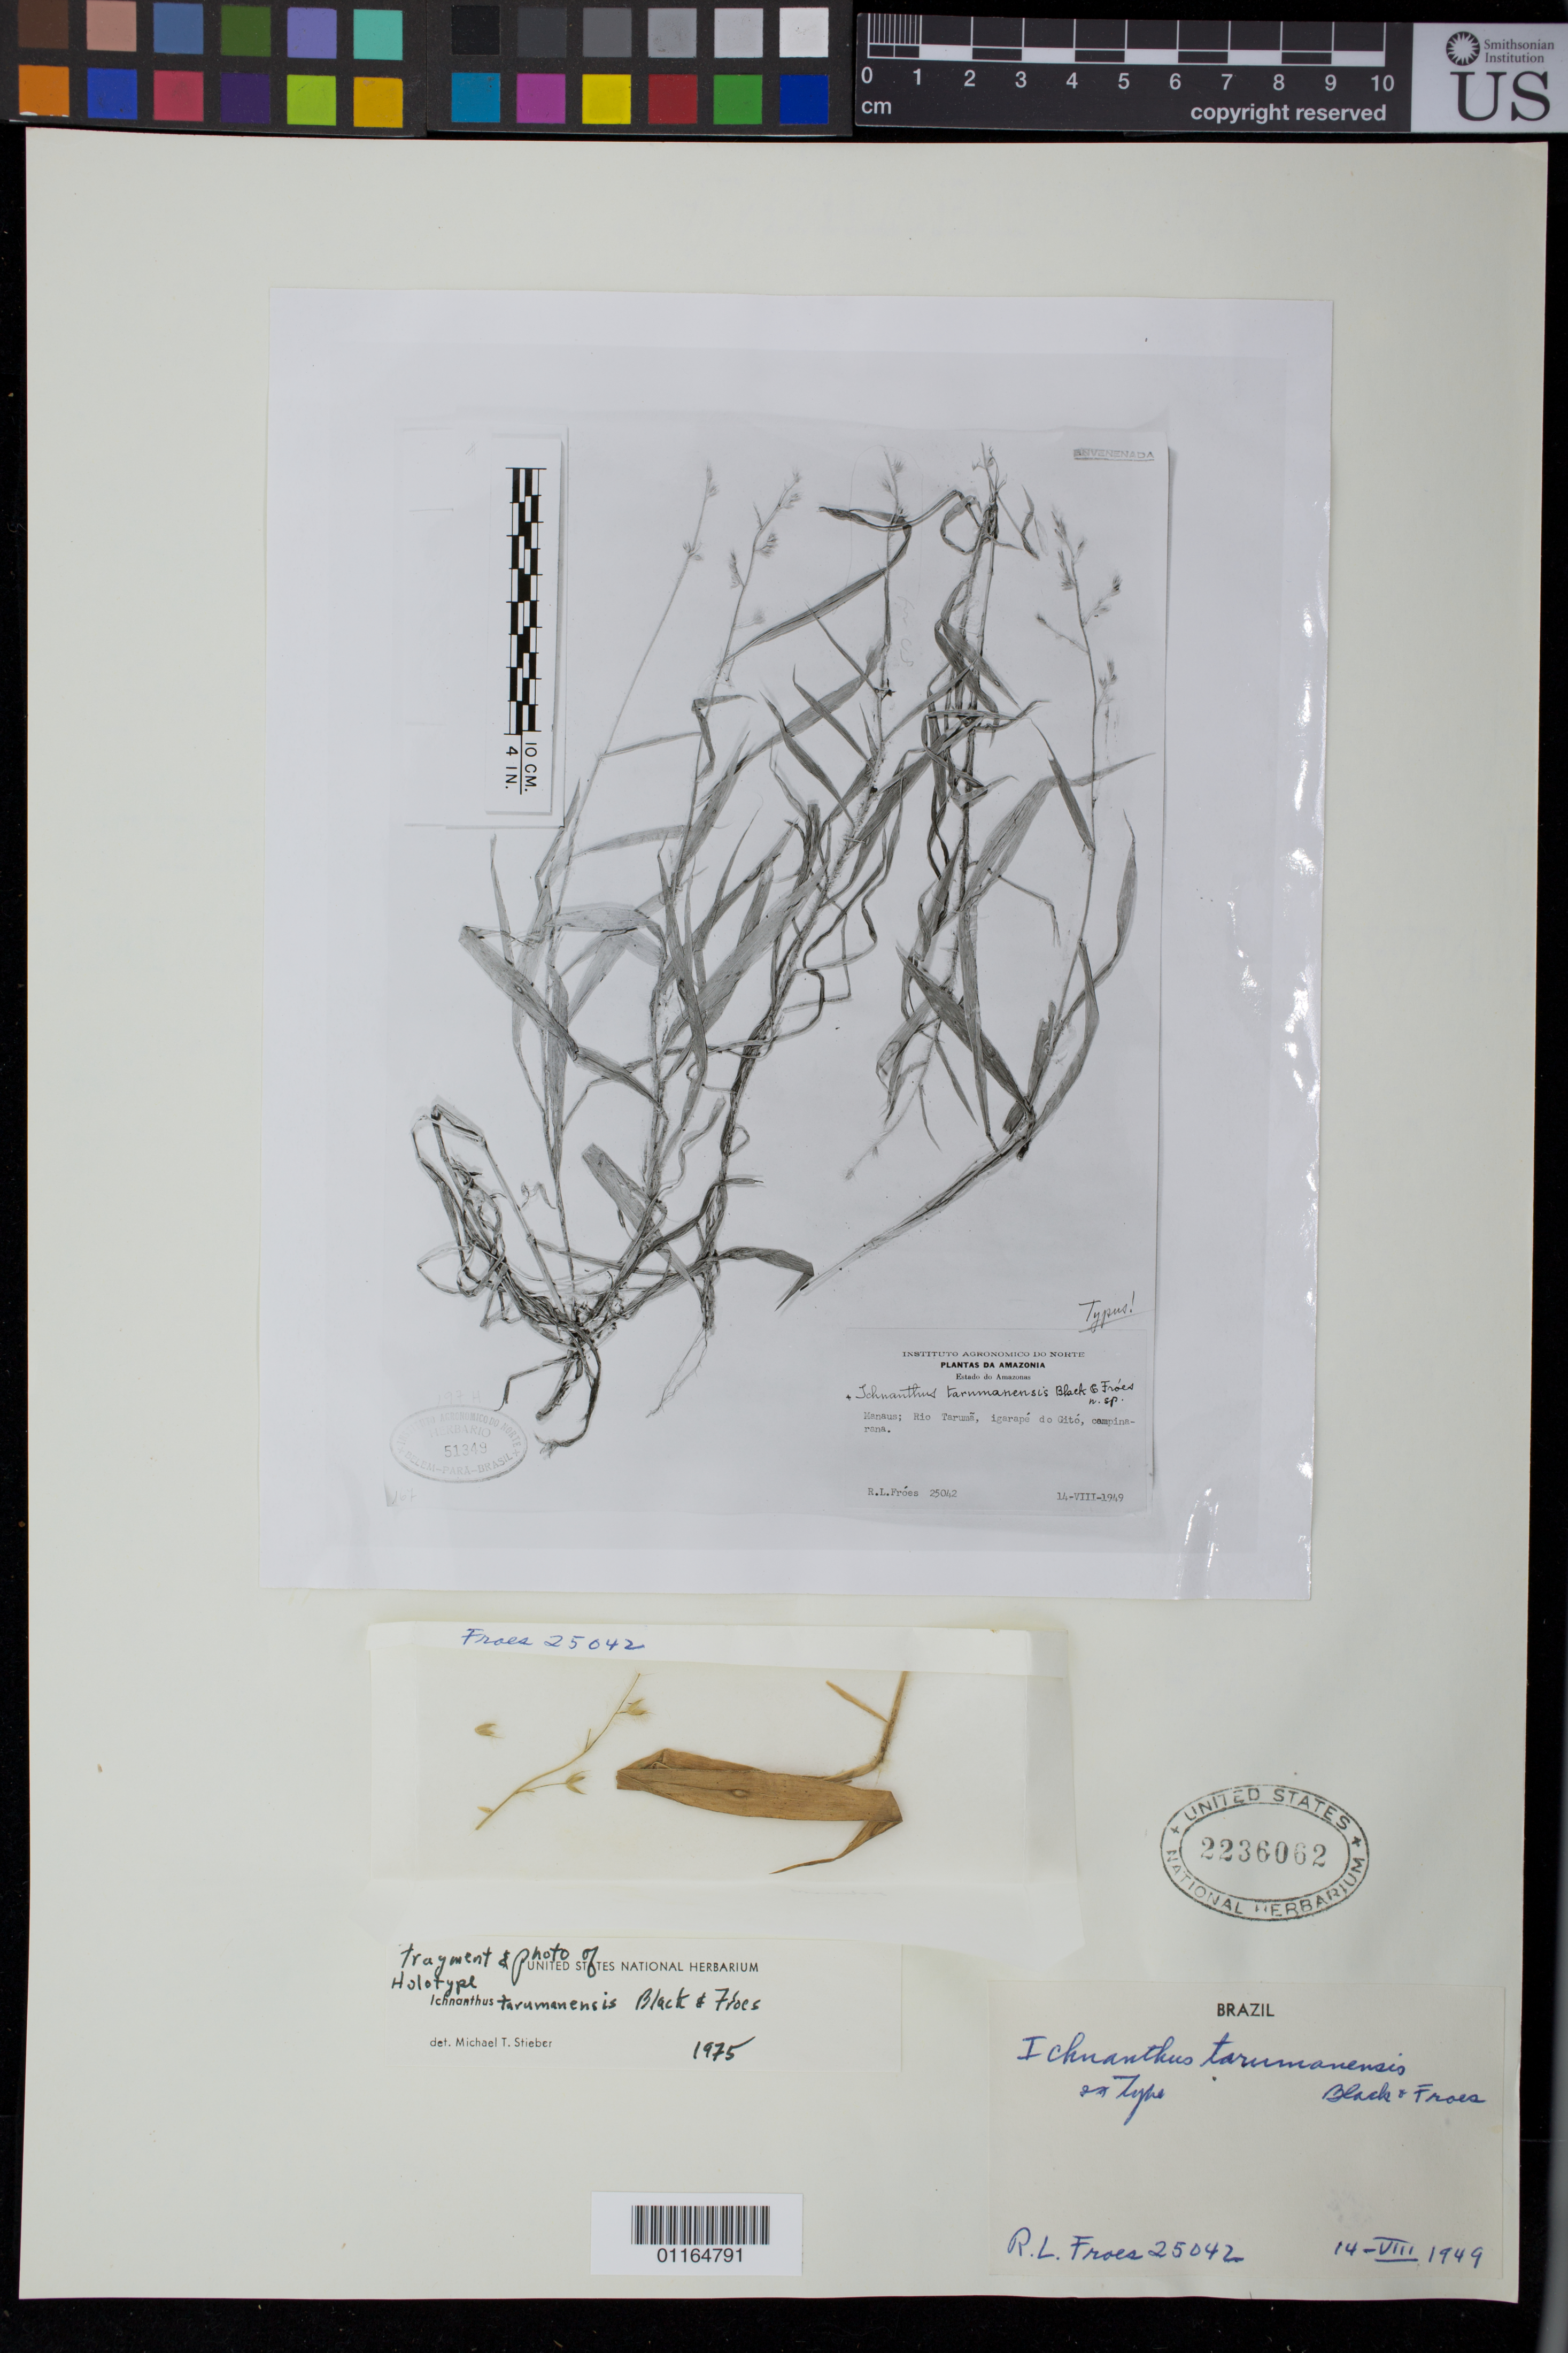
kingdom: Plantae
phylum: Tracheophyta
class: Liliopsida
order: Poales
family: Poaceae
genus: Ichnanthus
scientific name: Ichnanthus tarumanensis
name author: G.A. Black & Fróes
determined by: Stieber, M. T.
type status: Isotype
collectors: R. L. Fróes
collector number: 25042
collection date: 1949-08-14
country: Brazil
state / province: Amazonas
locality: Rio Taruma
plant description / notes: Photograph and fragmentary material of (holo) type specimen ex herb. IAN.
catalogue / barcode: US 2236062